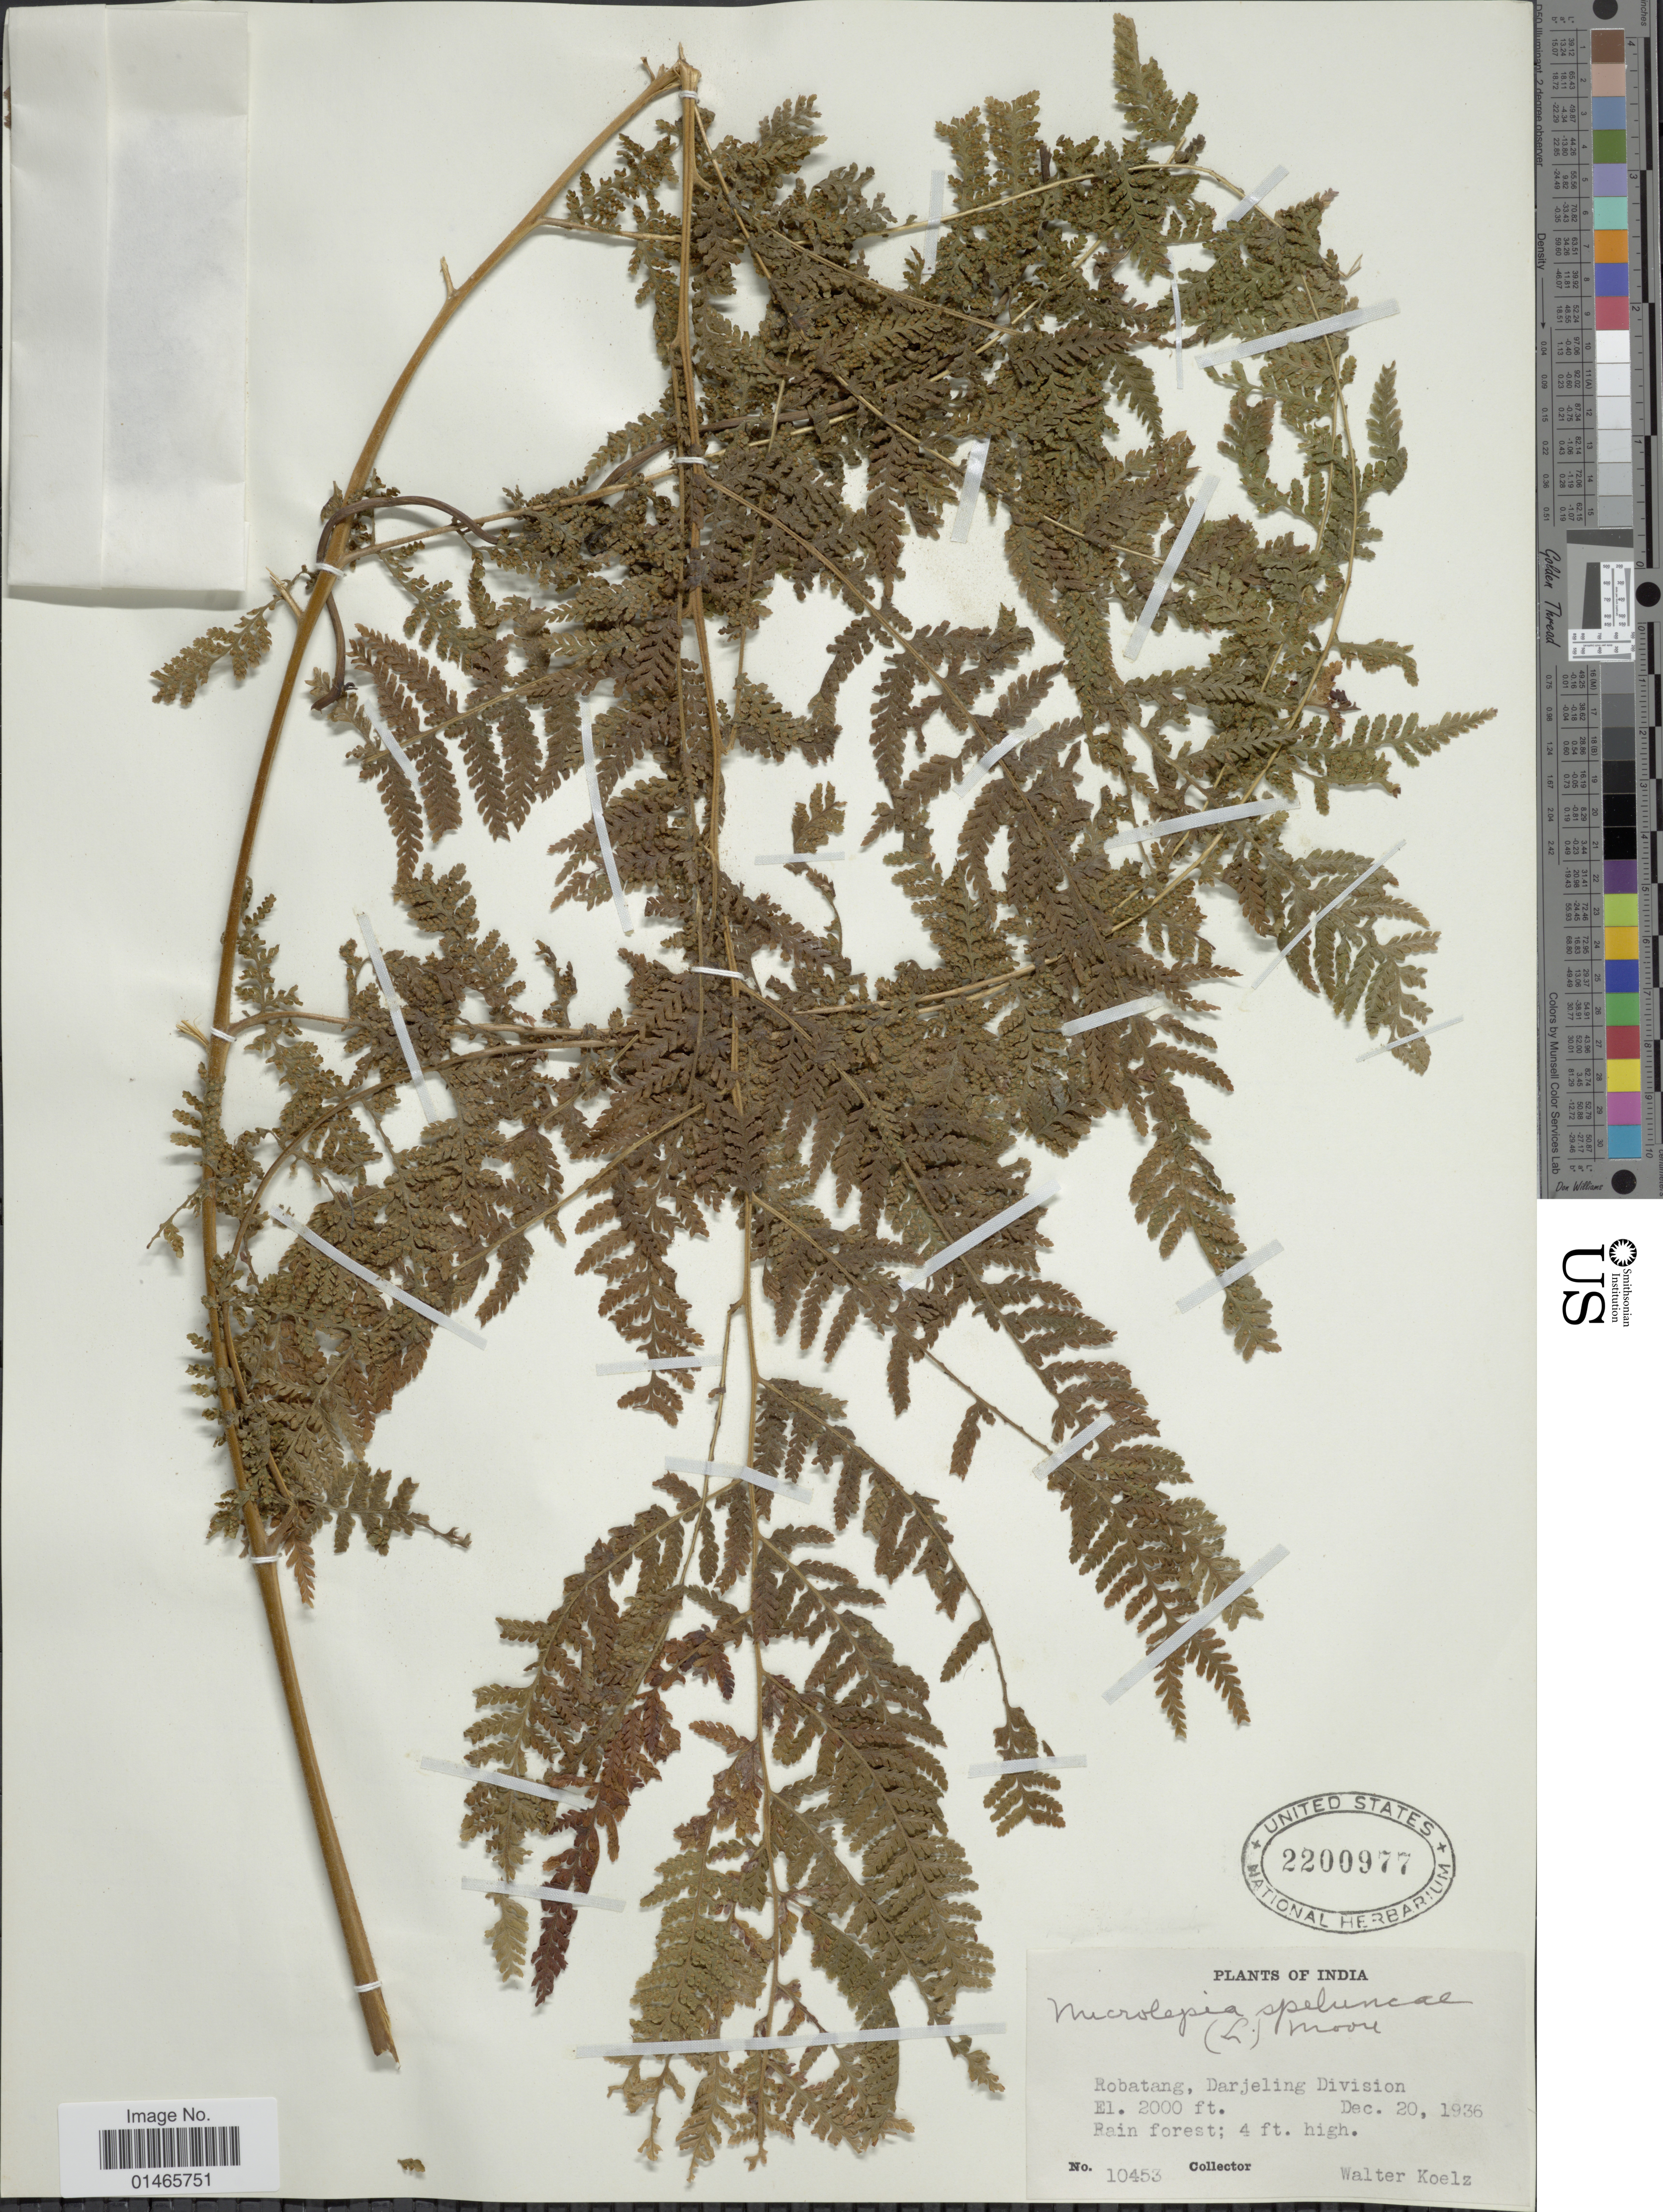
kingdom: Plantae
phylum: Tracheophyta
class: Polypodiopsida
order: Polypodiales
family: Dennstaedtiaceae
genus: Microlepia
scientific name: Microlepia speluncae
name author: (L.) T. Moore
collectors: W. N. Koelz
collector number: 10453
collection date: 1936-12-20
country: India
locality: Robatang, Darjeling, Division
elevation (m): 610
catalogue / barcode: US 2200977